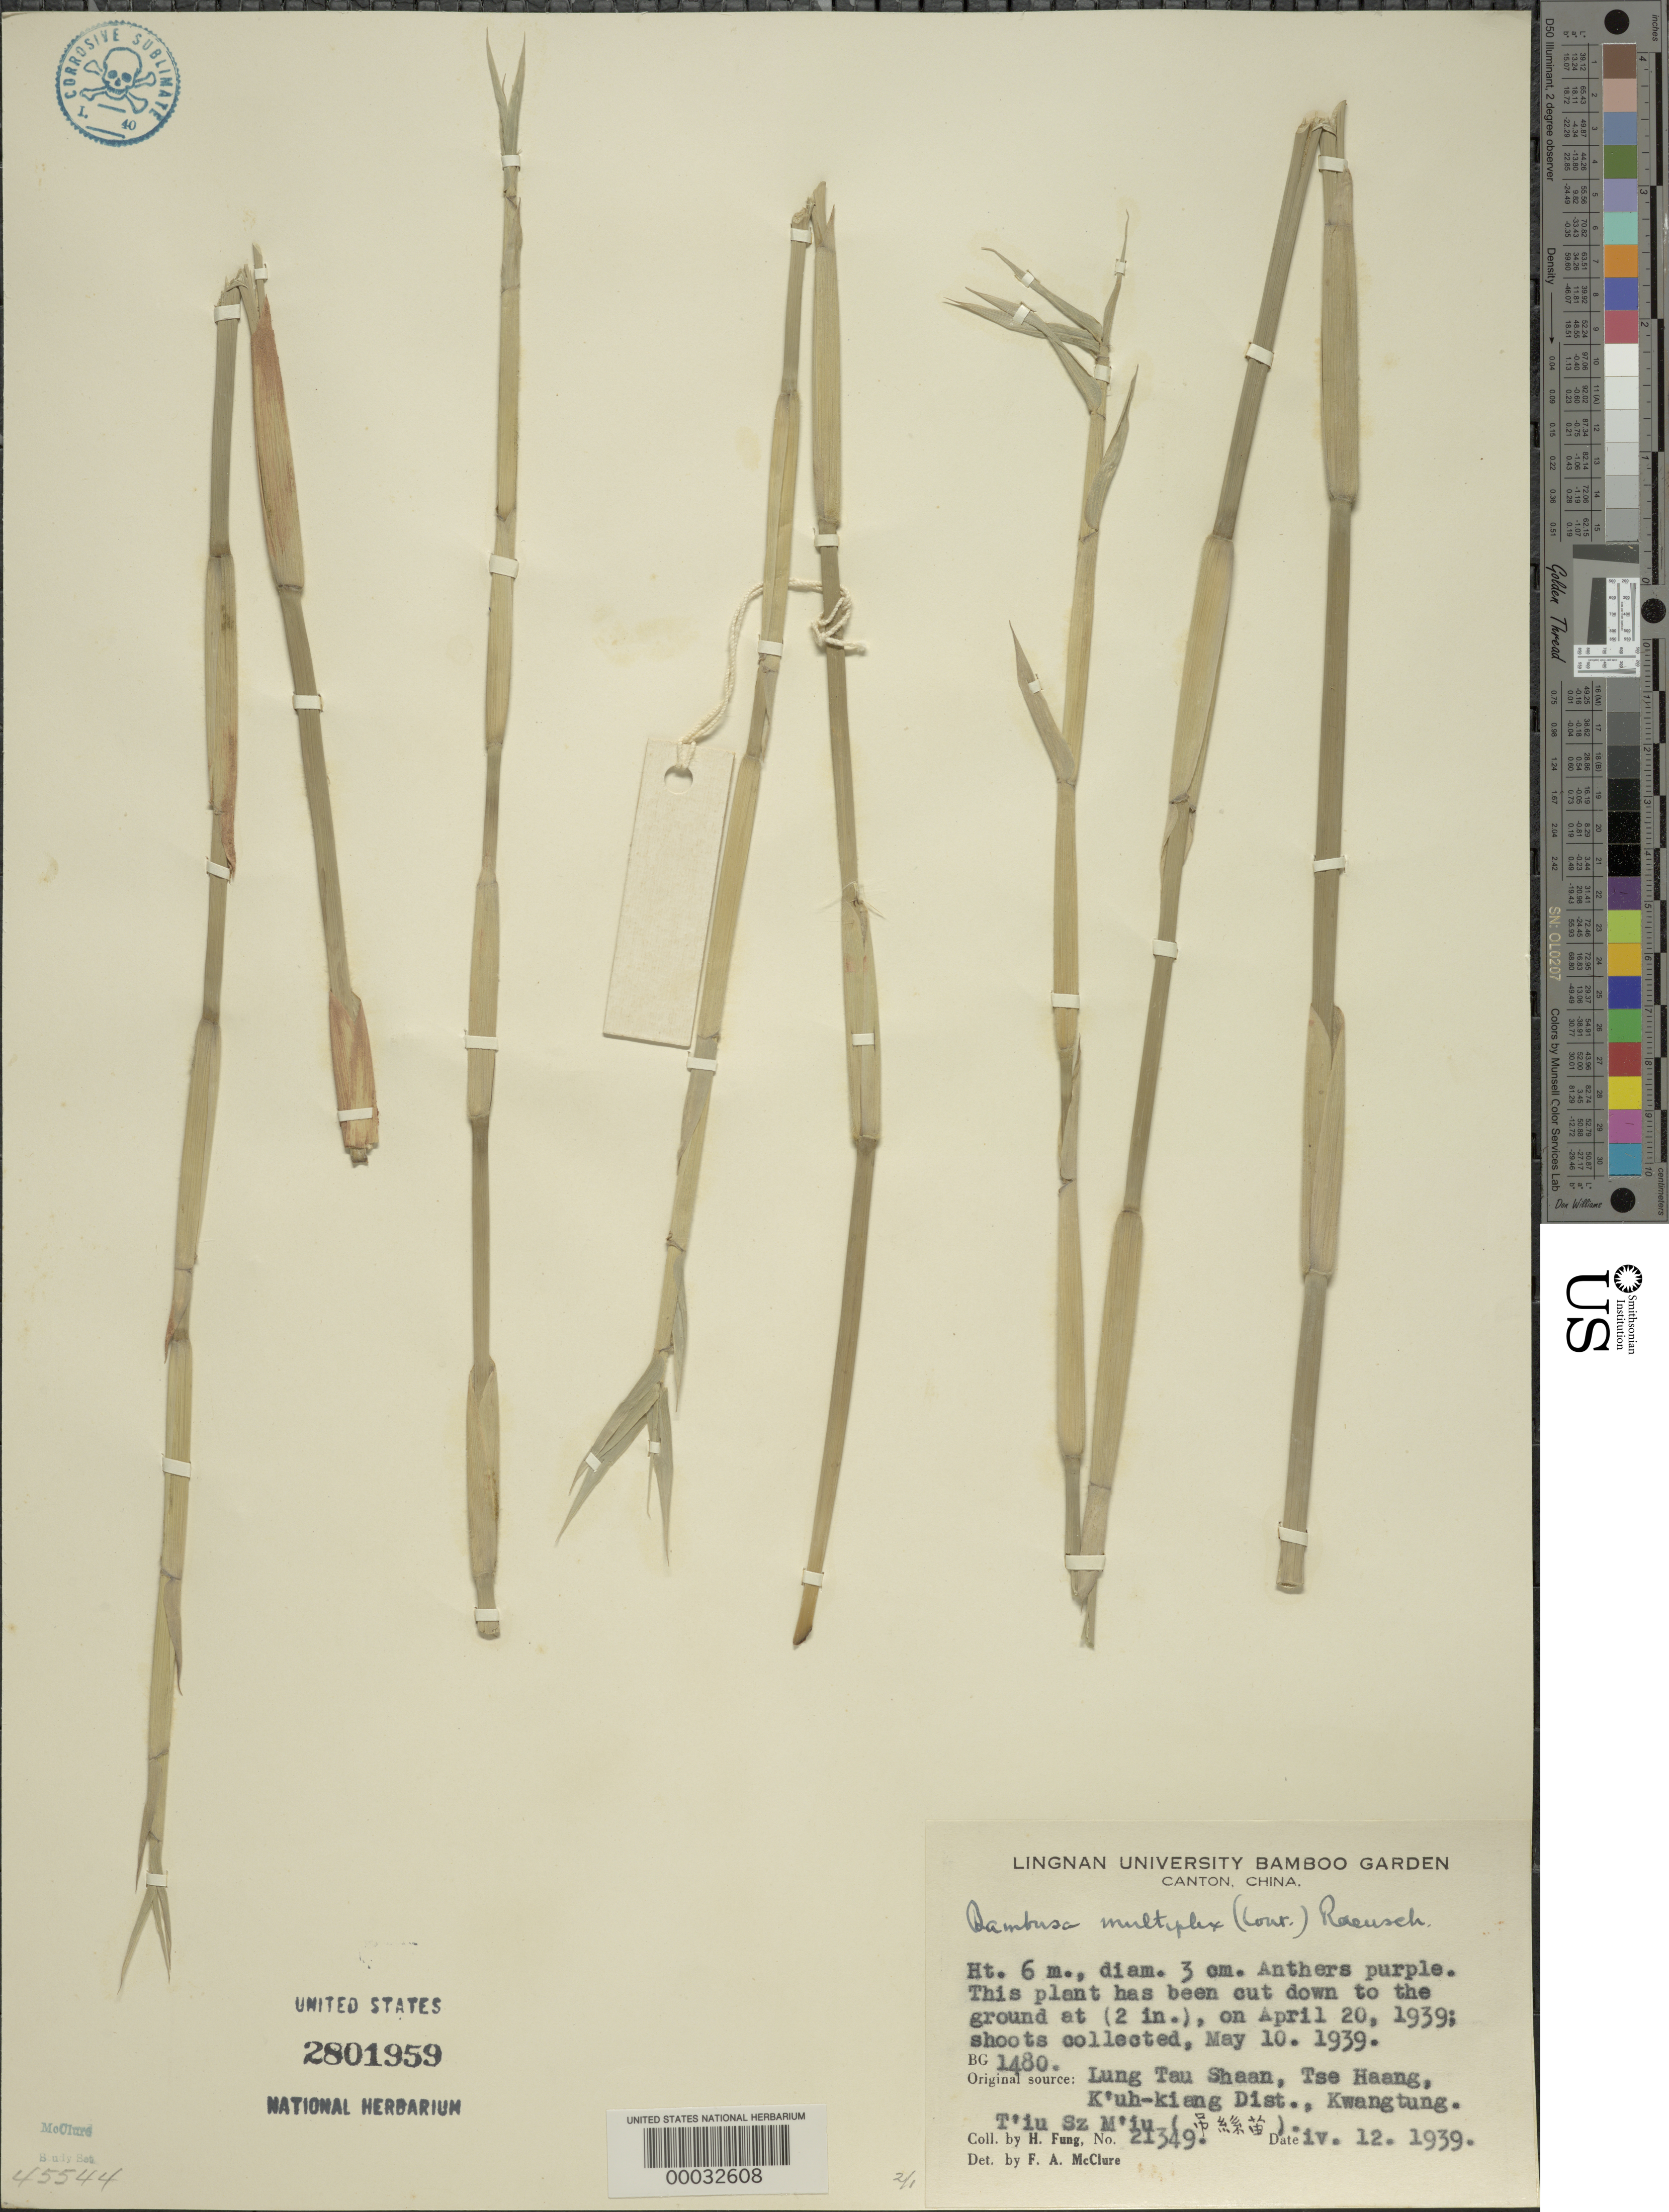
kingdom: Plantae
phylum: Tracheophyta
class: Liliopsida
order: Poales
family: Poaceae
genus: Bambusa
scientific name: Bambusa multiplex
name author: (Lour.) Raeusch. ex Schult. & Schult. f.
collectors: H. L. Fung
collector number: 21349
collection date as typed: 12 Apr 1939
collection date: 1939-04-12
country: China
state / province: Guangdong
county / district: Kuh-kiang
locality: Lung Tau Shaan, Tse Haang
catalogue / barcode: US 2801959